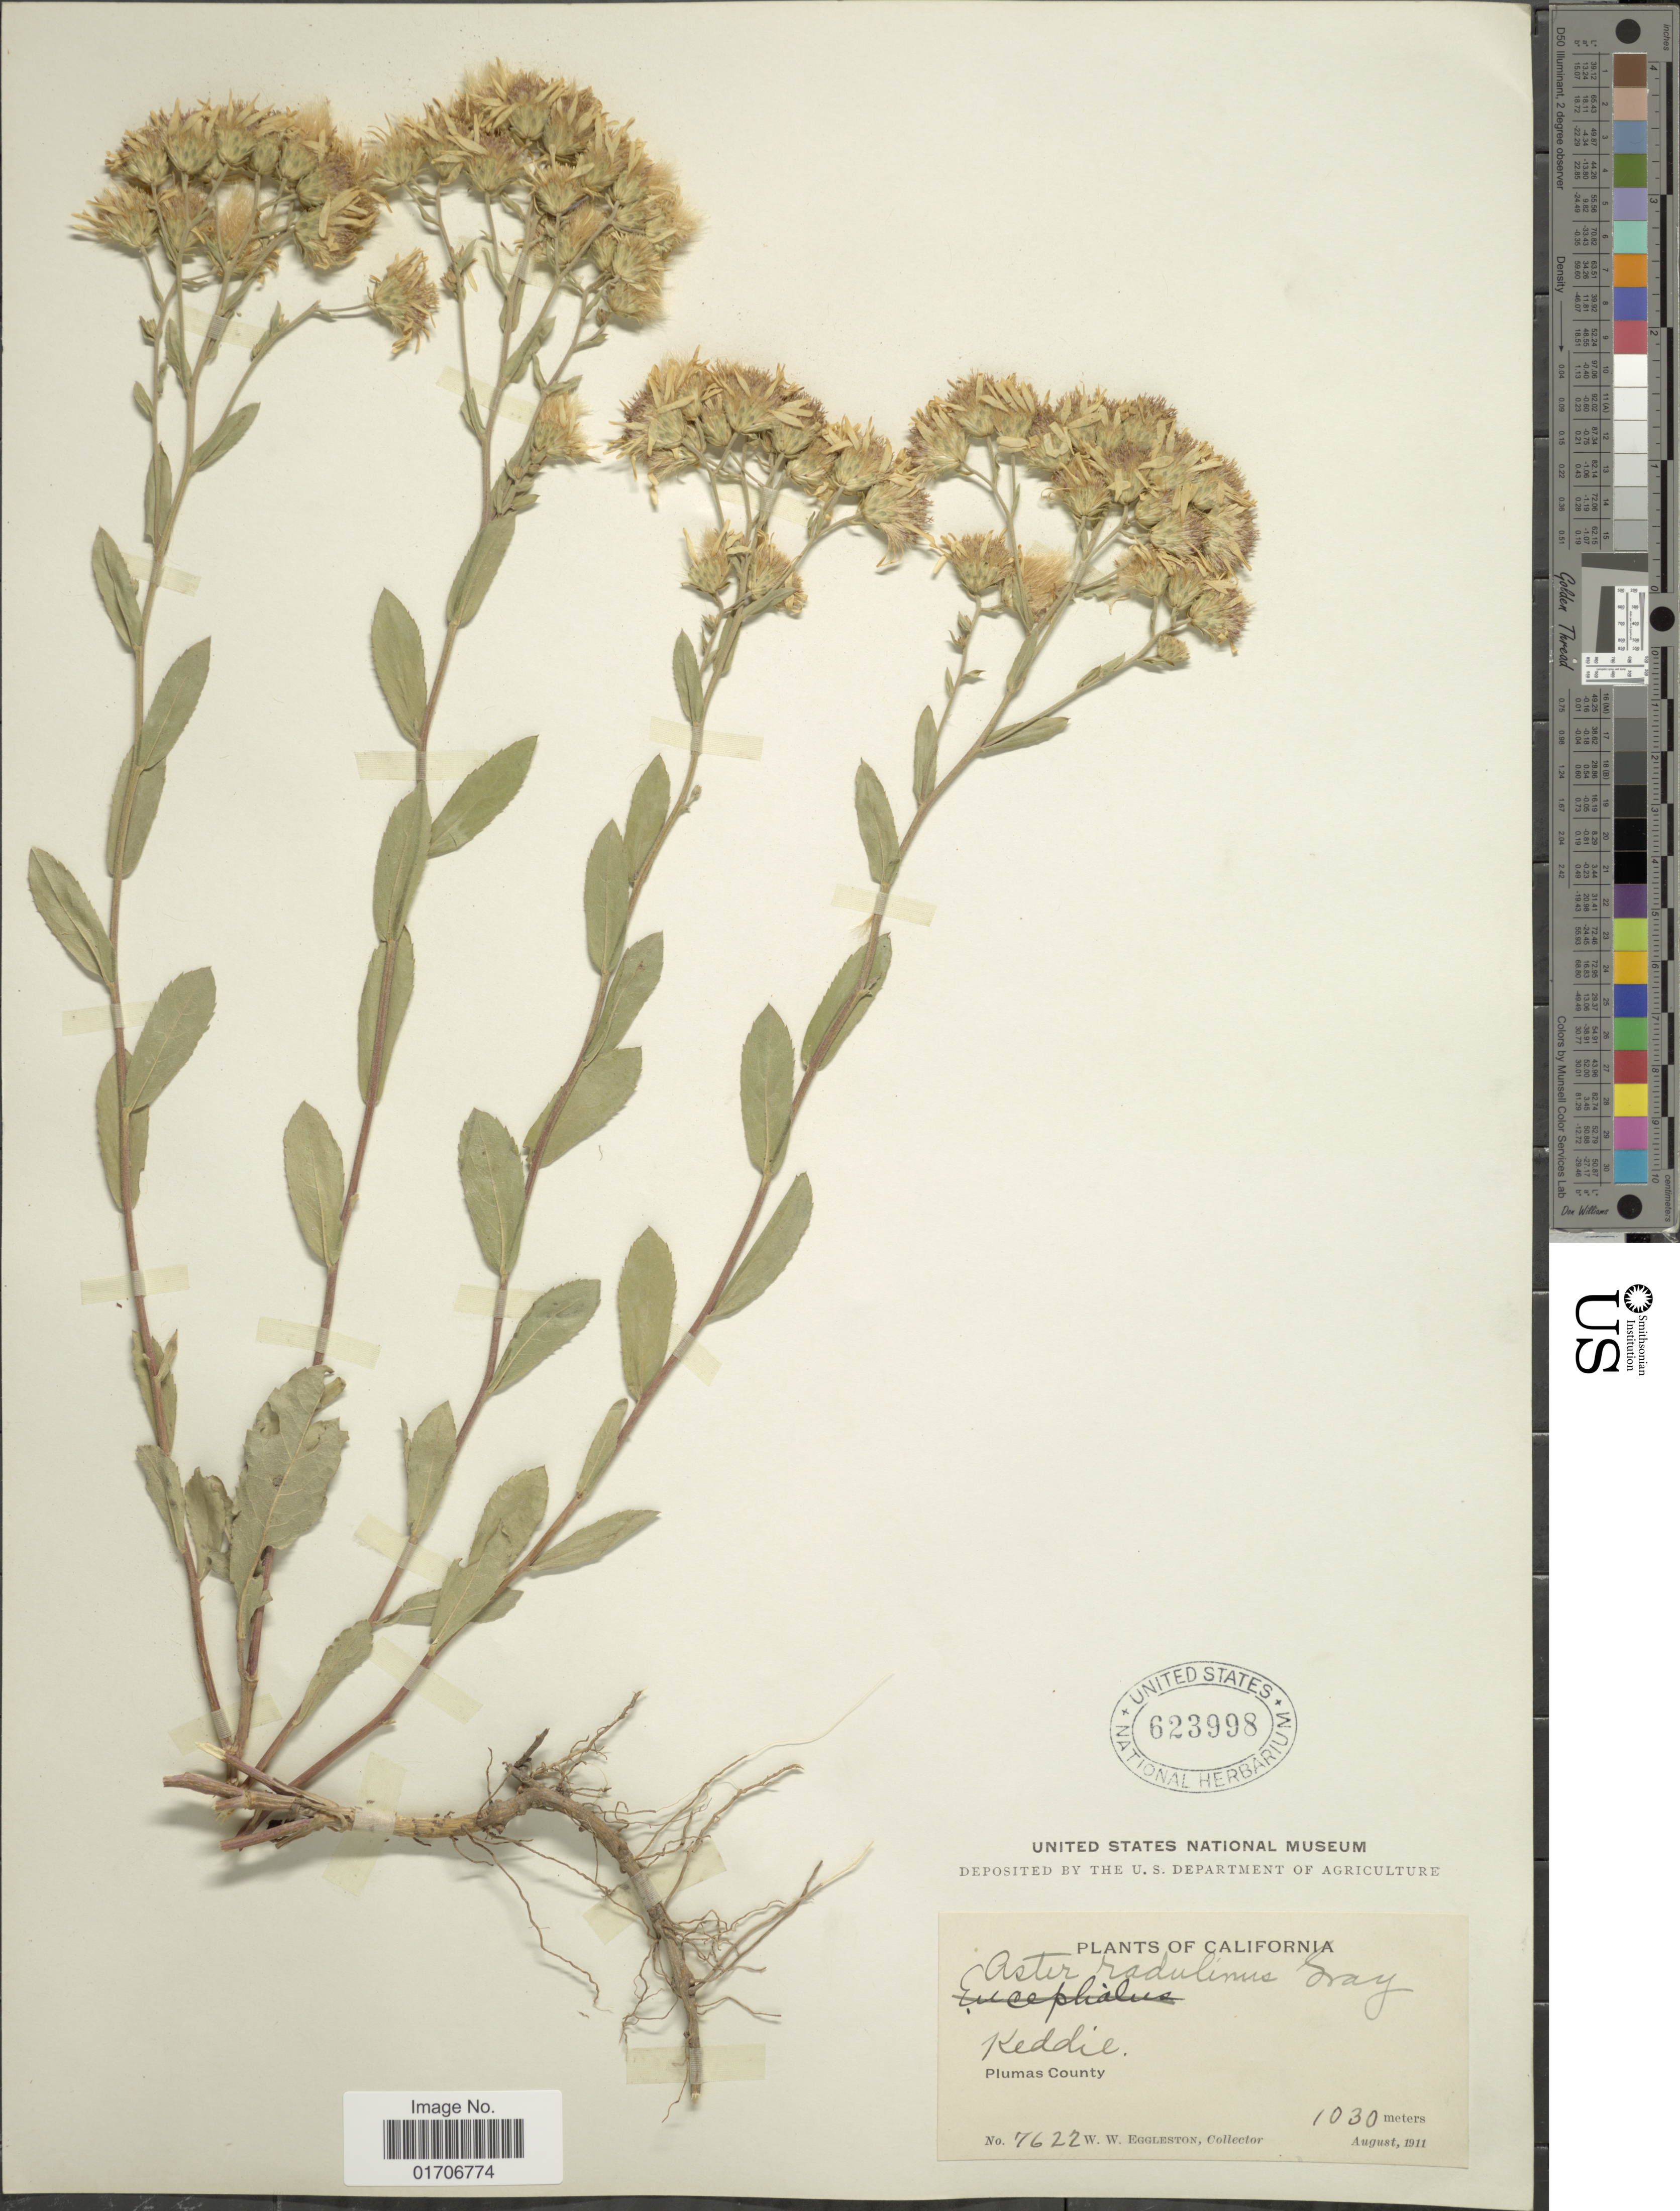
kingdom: Plantae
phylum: Tracheophyta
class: Magnoliopsida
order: Asterales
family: Asteraceae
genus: Eurybia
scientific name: Eurybia radulina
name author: (A. Gray) G.L. Nesom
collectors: W. W. Eggleston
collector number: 7622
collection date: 1911-08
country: United States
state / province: California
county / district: Plumas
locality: Keddie. Plumas County.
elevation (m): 1030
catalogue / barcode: US 623998